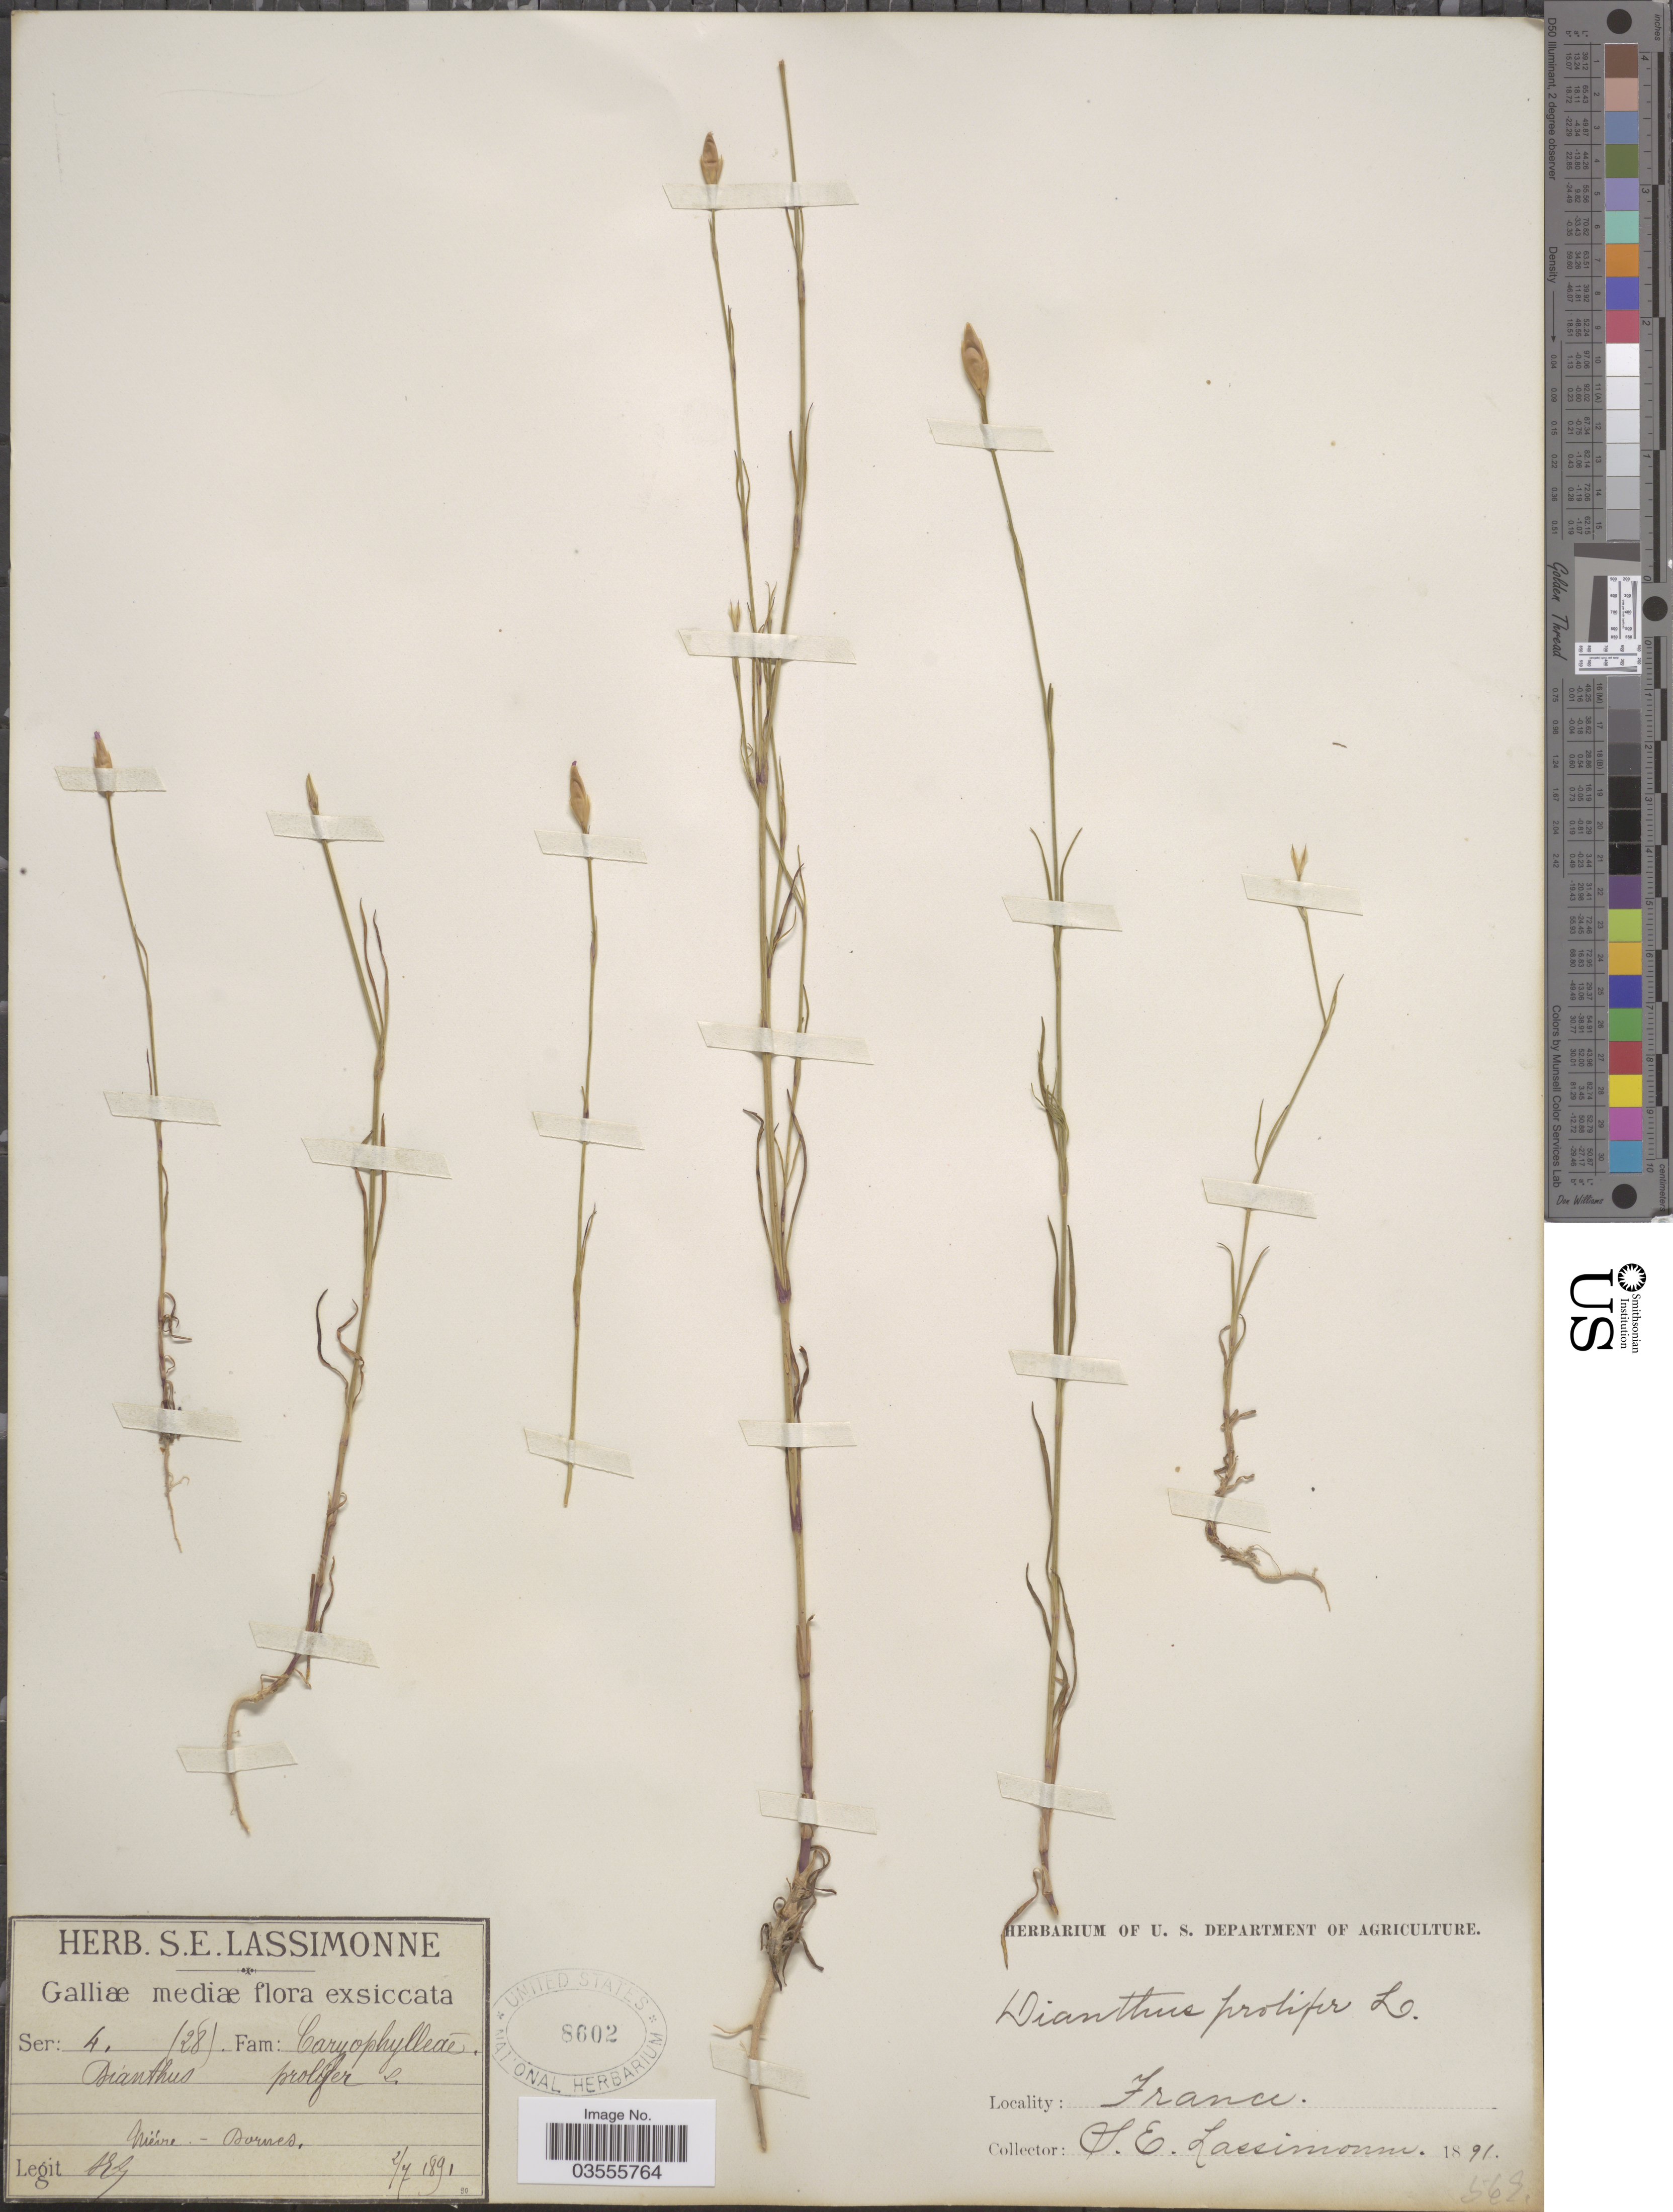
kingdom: Plantae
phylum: Tracheophyta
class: Magnoliopsida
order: Caryophyllales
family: Caryophyllaceae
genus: Petrorhagia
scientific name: Petrorhagia prolifera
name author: (L.) P.W. Ball & Heywood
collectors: S. Lassimonne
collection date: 1891-07-02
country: France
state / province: Bourgogne-Franche-Comté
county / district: Nièvre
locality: Galliæ mediæ. Niévre - Dornes.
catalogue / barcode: US 8602